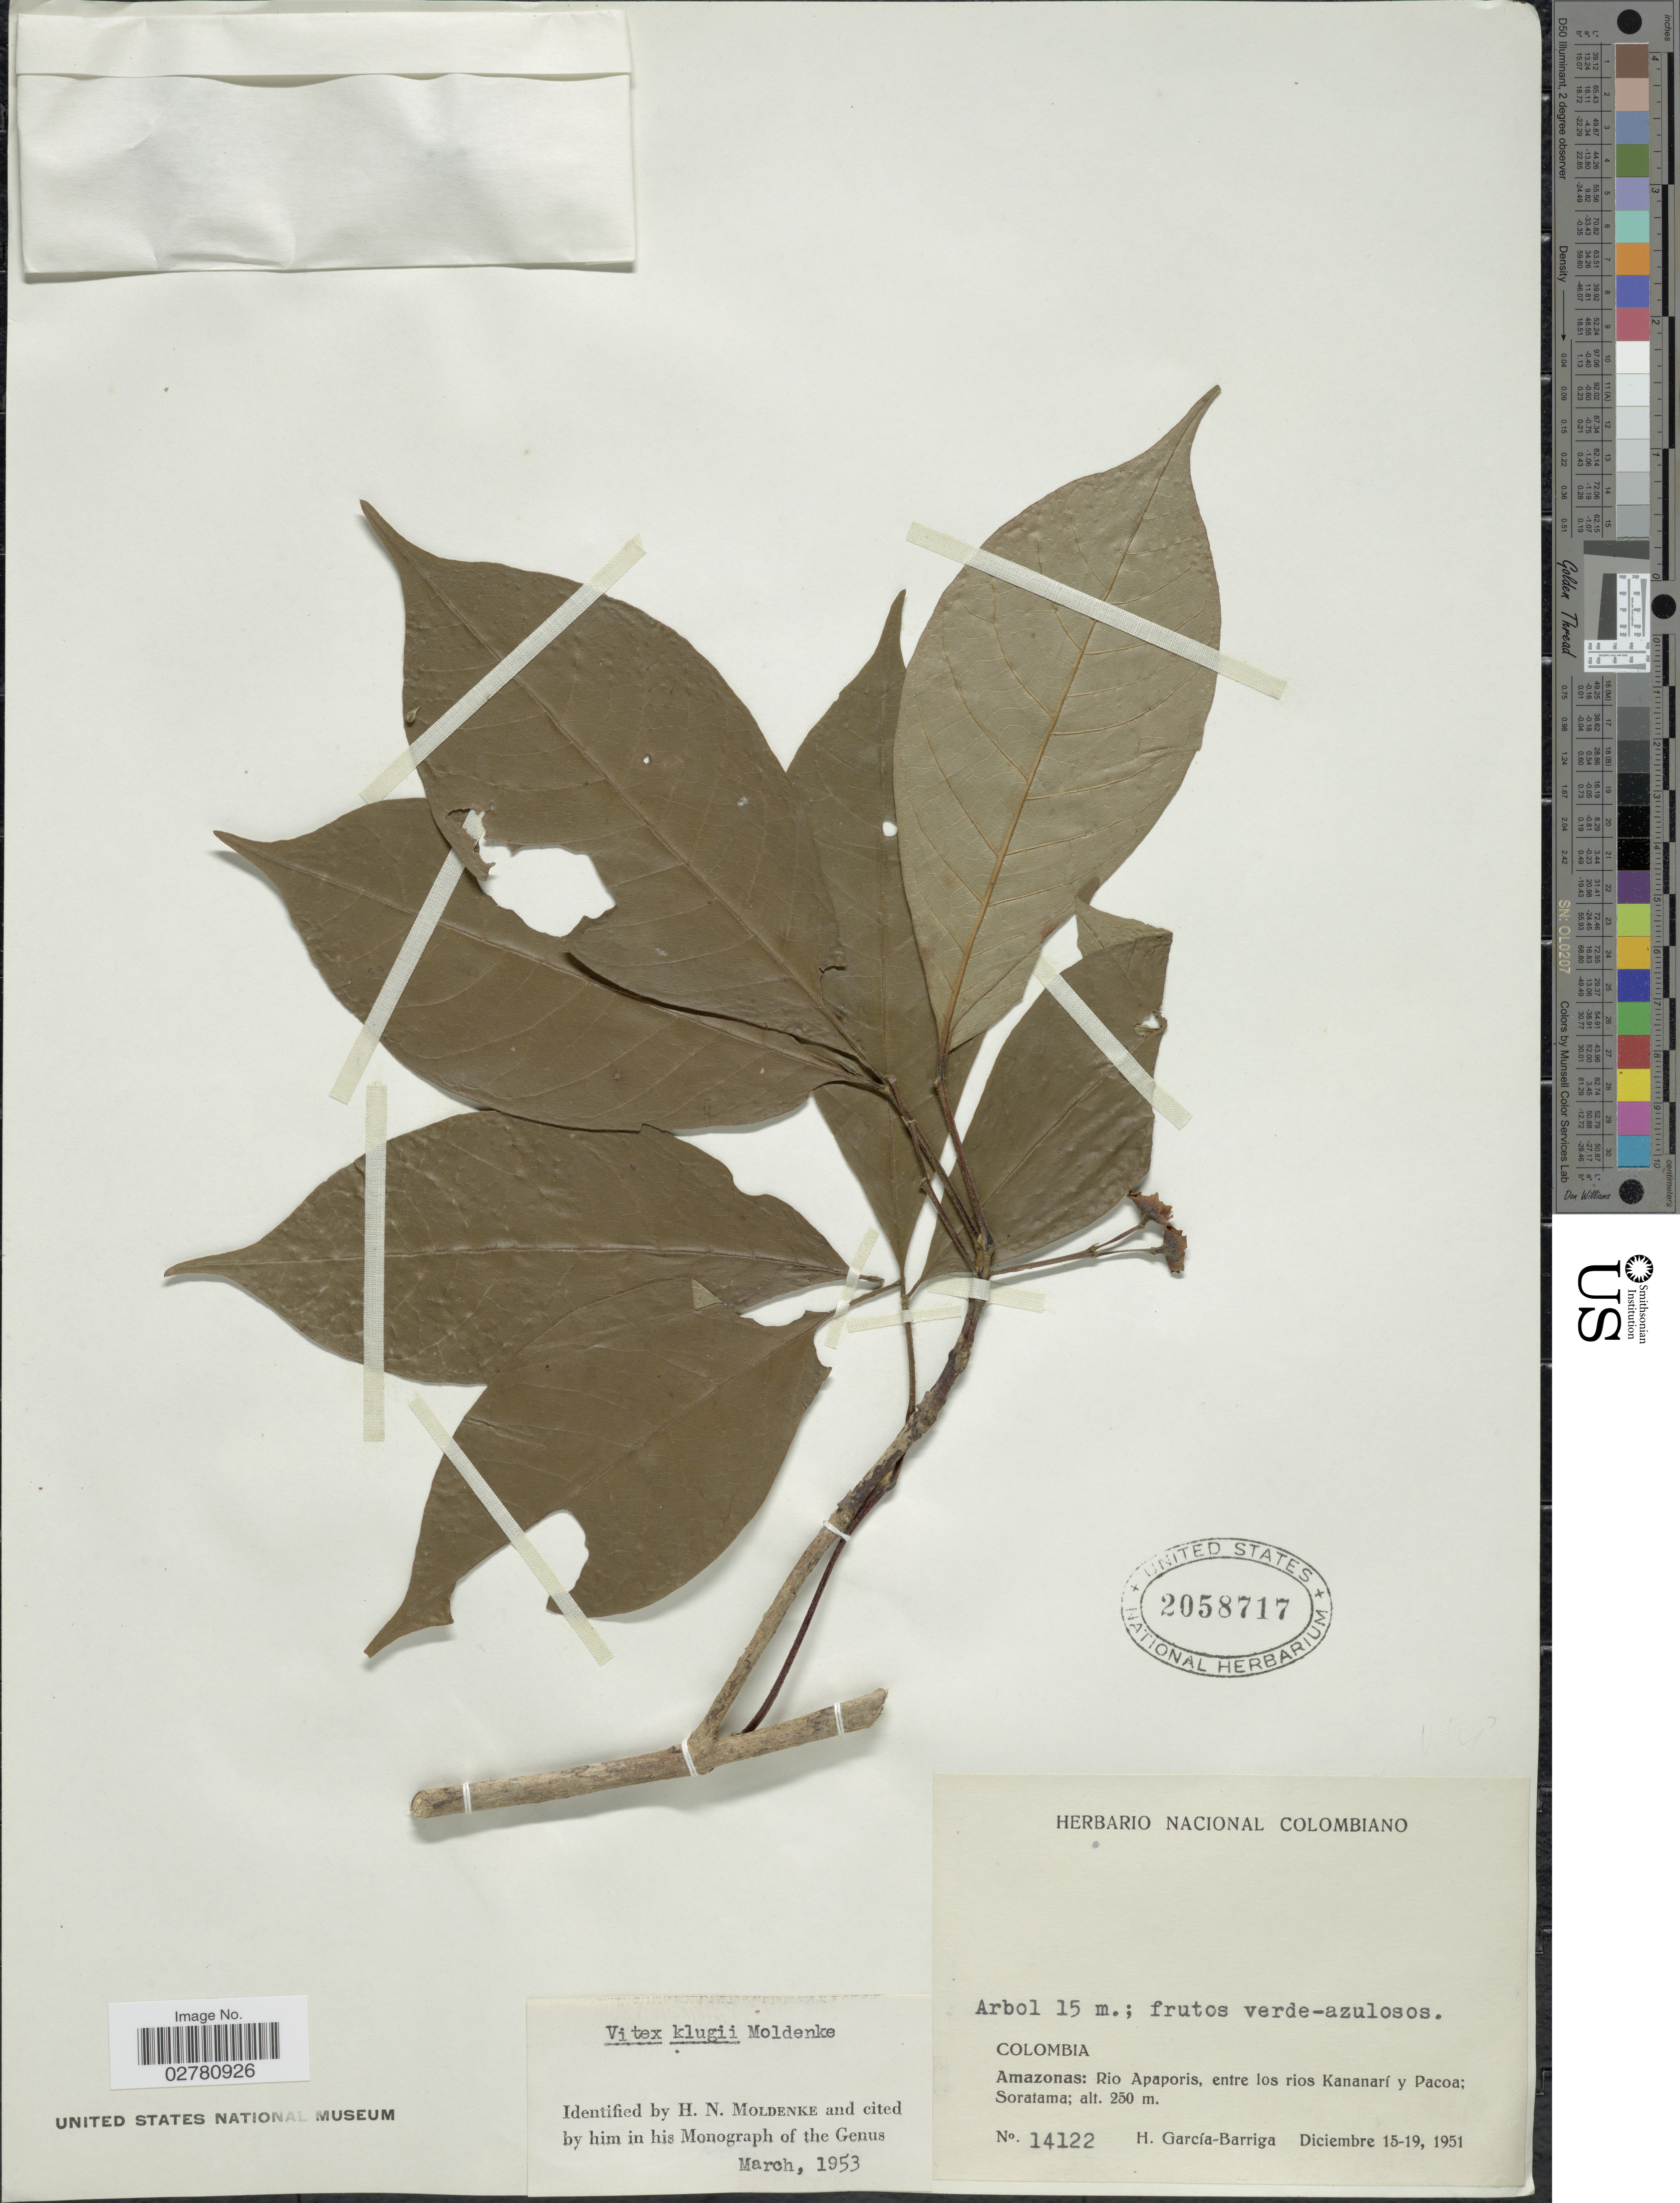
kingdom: Plantae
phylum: Tracheophyta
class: Magnoliopsida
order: Lamiales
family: Lamiaceae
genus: Vitex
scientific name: Vitex klugii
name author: Moldenke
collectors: H. García Barriga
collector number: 14122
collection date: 1951-12-15/1951-12-19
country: Colombia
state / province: Amazônas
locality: Río Apaporis, entre los rios Kananarí y Pacoa; Soratama.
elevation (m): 250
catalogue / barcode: US 2058717